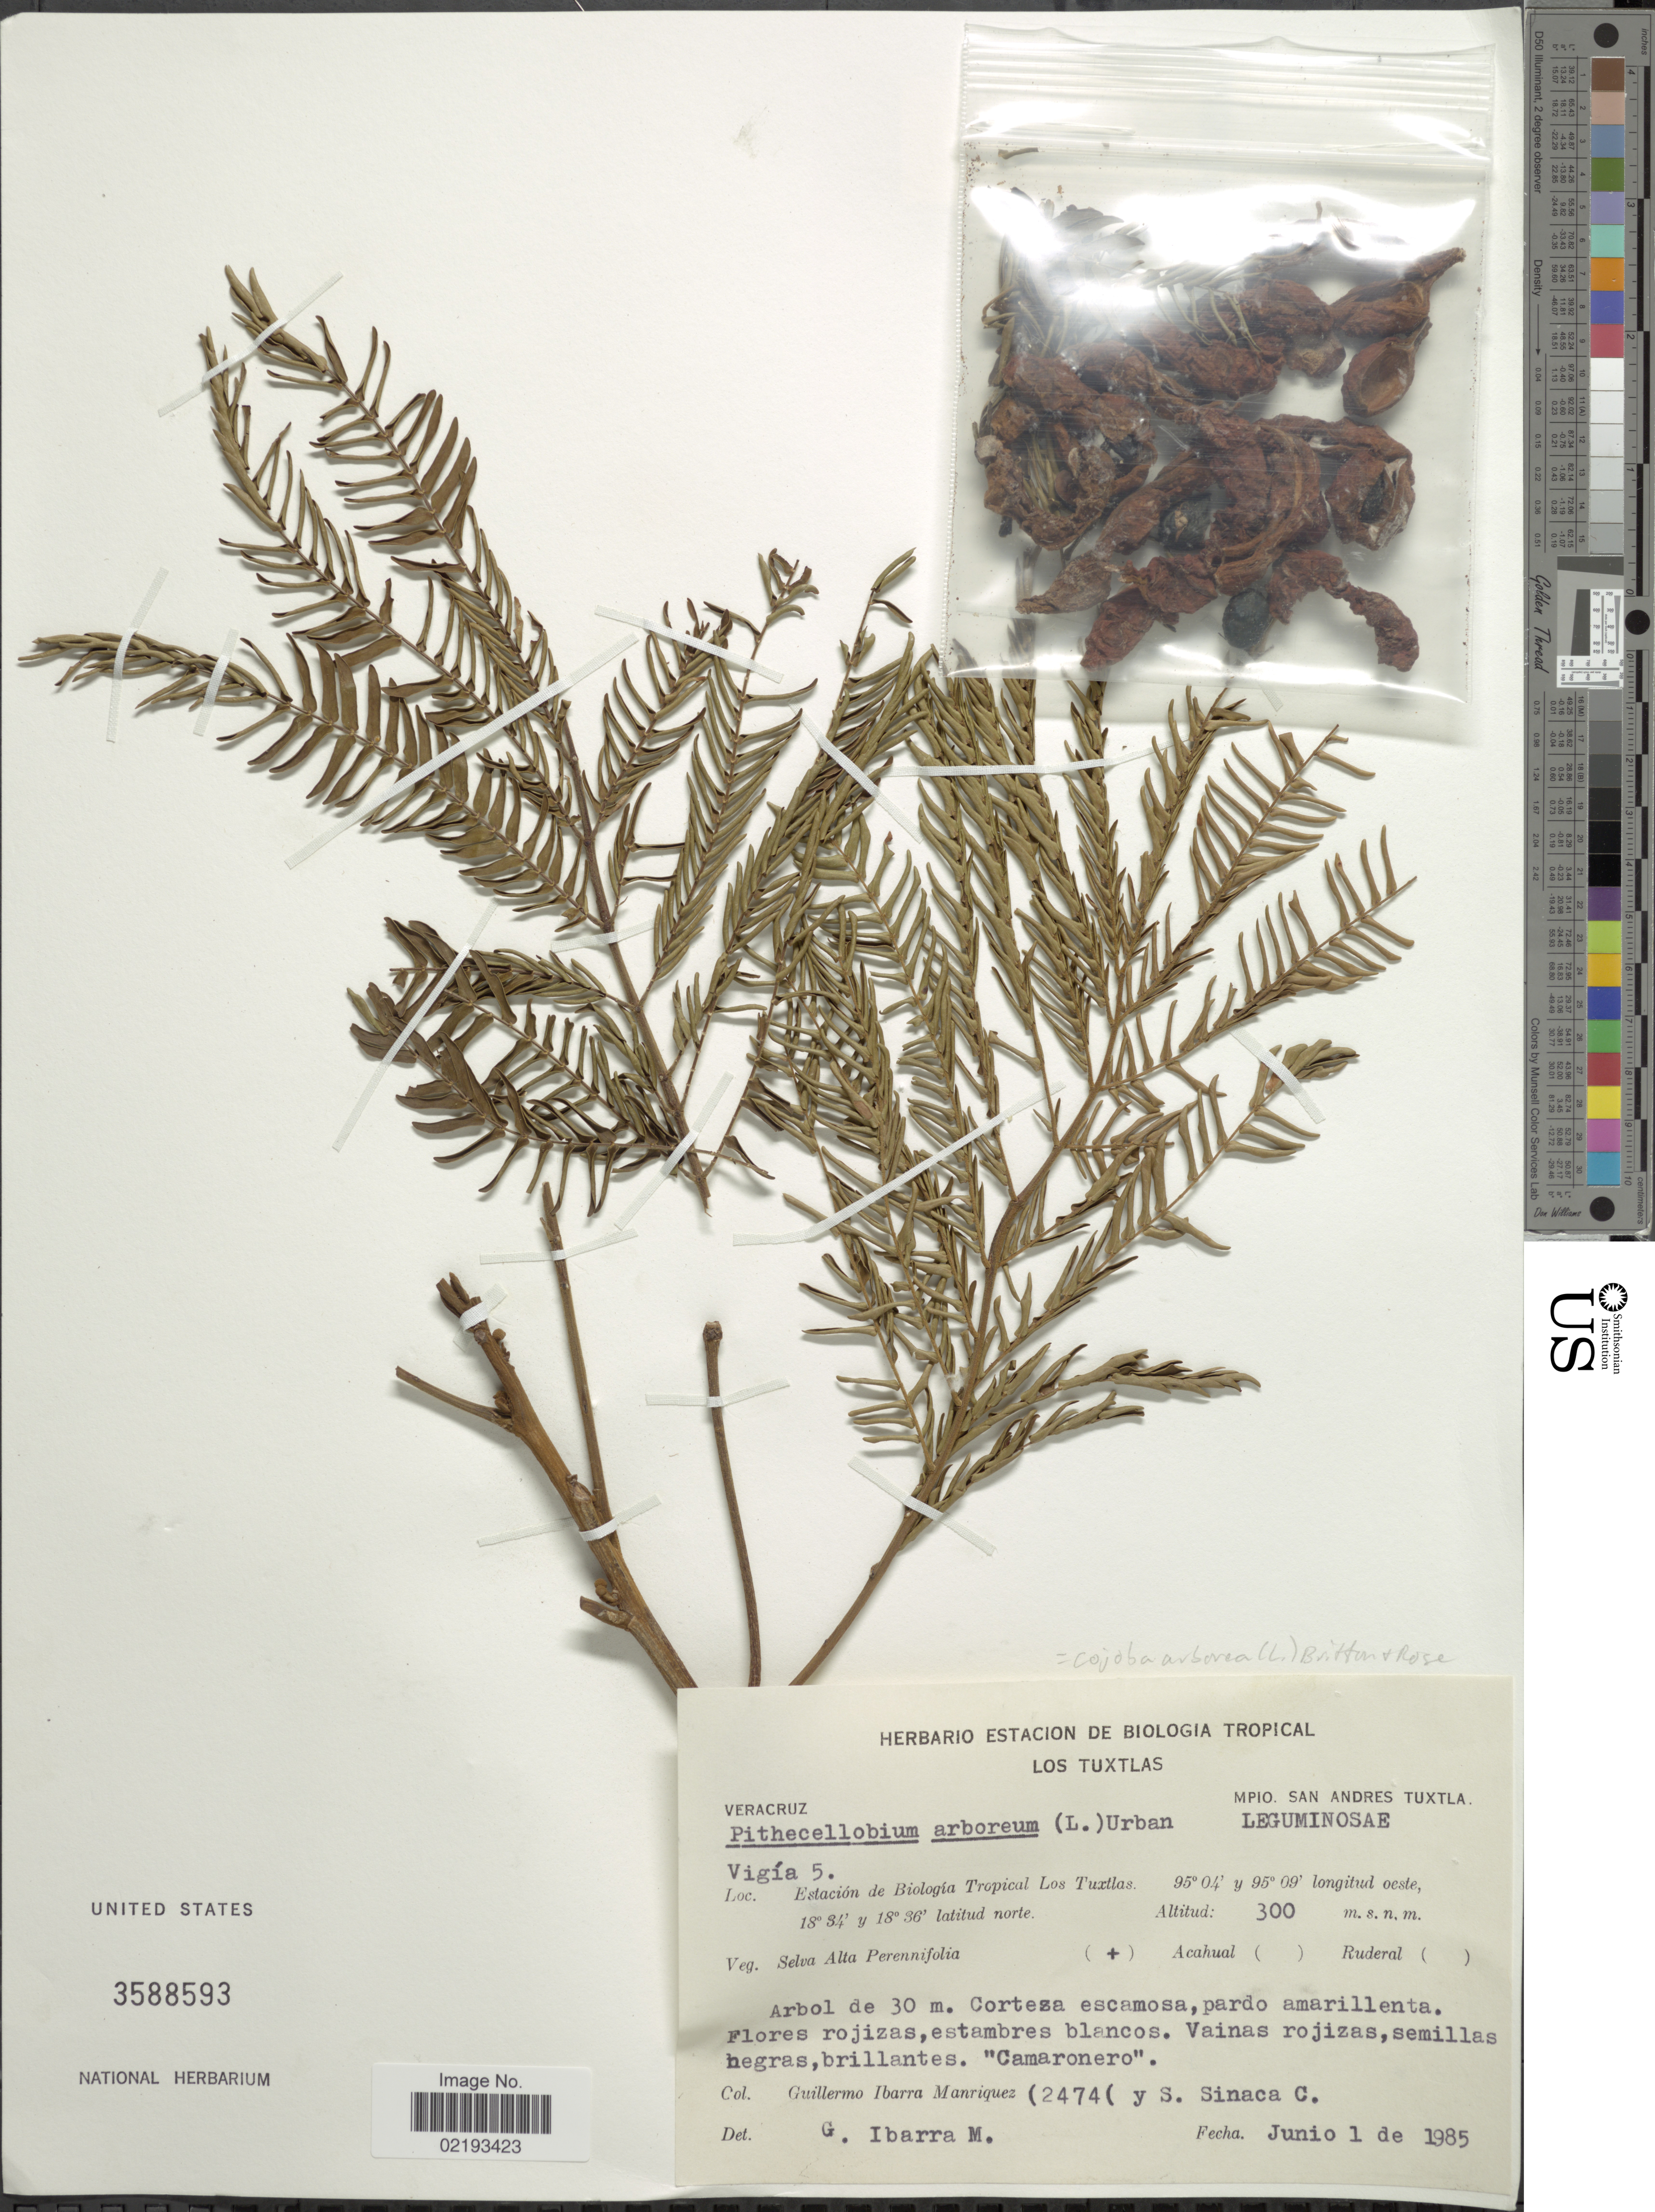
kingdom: Plantae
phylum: Tracheophyta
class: Magnoliopsida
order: Fabales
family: Fabaceae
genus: Cojoba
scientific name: Cojoba arborea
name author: (L.) Britton & Rose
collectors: G. Ibarra-Manríquez & S. Sinaca Colin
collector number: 2474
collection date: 1985-06-01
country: Mexico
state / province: Veracruz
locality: Veracruz, Mpio San Andres Tuxtla, Estación de Bilogica Tropical Los Tuxtlas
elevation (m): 300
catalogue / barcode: US 3588593